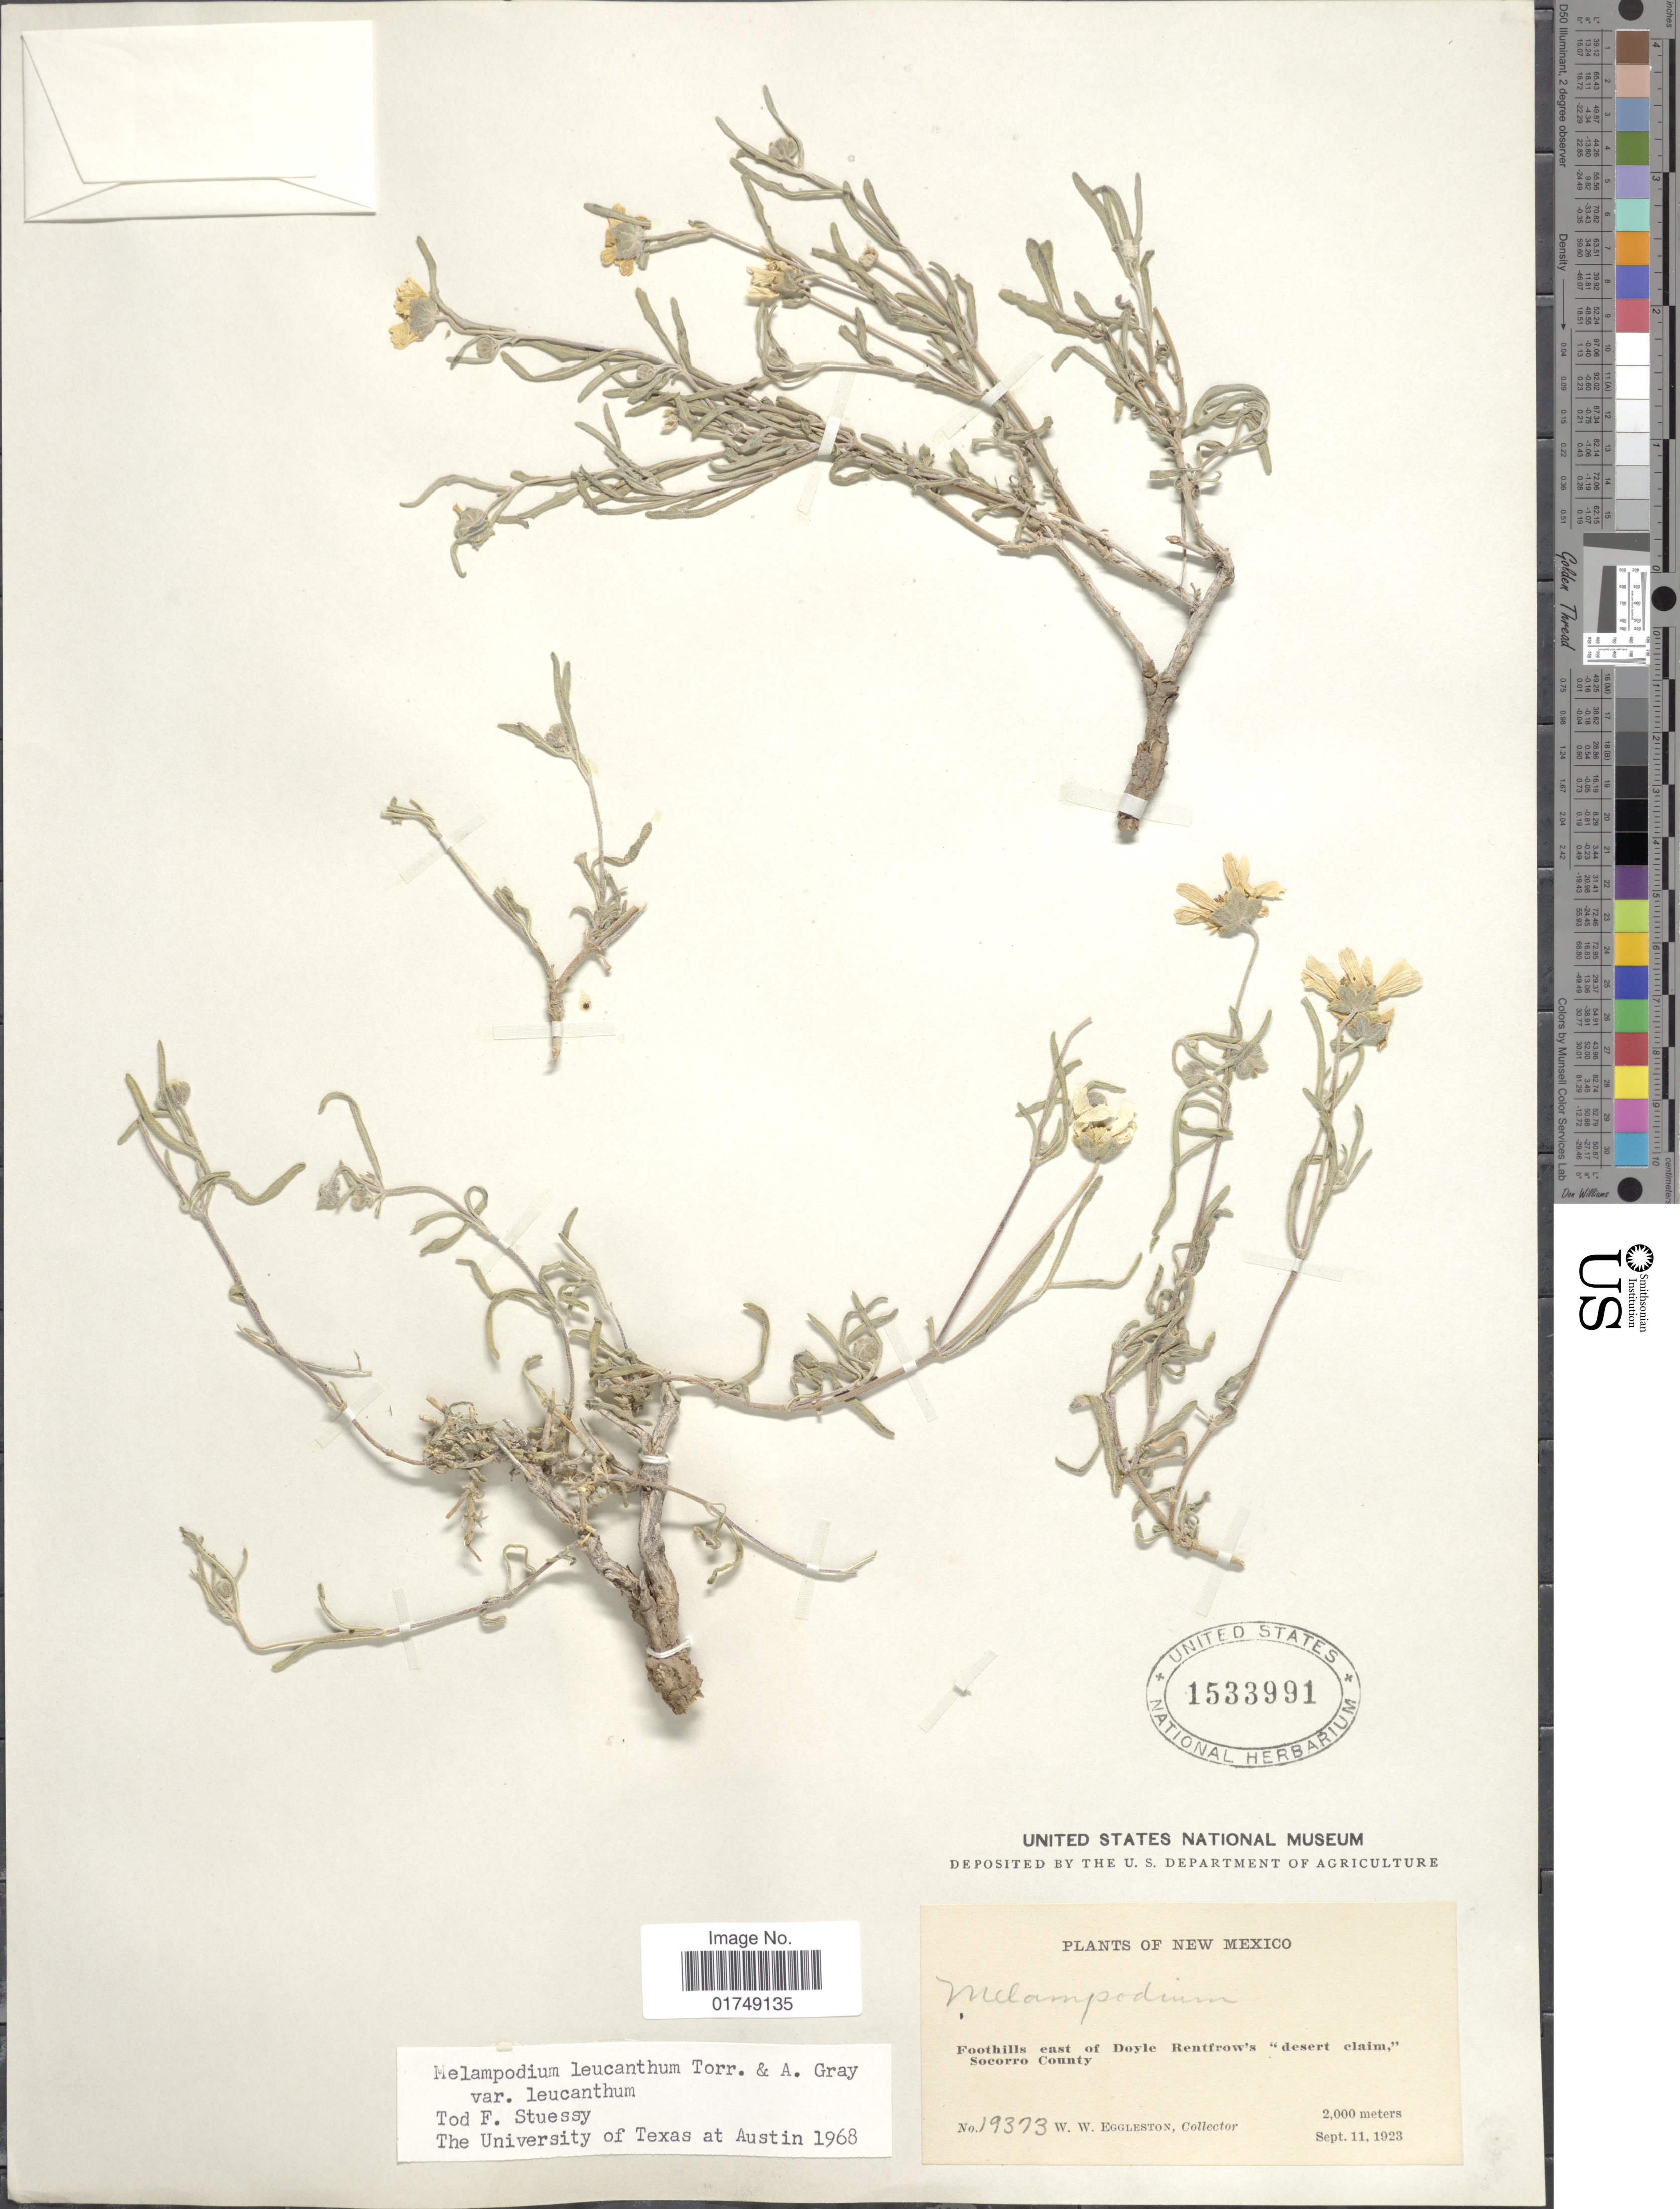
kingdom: Plantae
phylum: Tracheophyta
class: Magnoliopsida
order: Asterales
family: Asteraceae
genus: Melampodium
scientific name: Melampodium leucanthum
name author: Torr. & A. Gray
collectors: W. W. Eggleston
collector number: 19373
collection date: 1923-09-11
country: United States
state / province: New Mexico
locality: Foothills east of Doyle Rentfrow's desert claim, Socorro County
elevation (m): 2000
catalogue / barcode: US 1533991